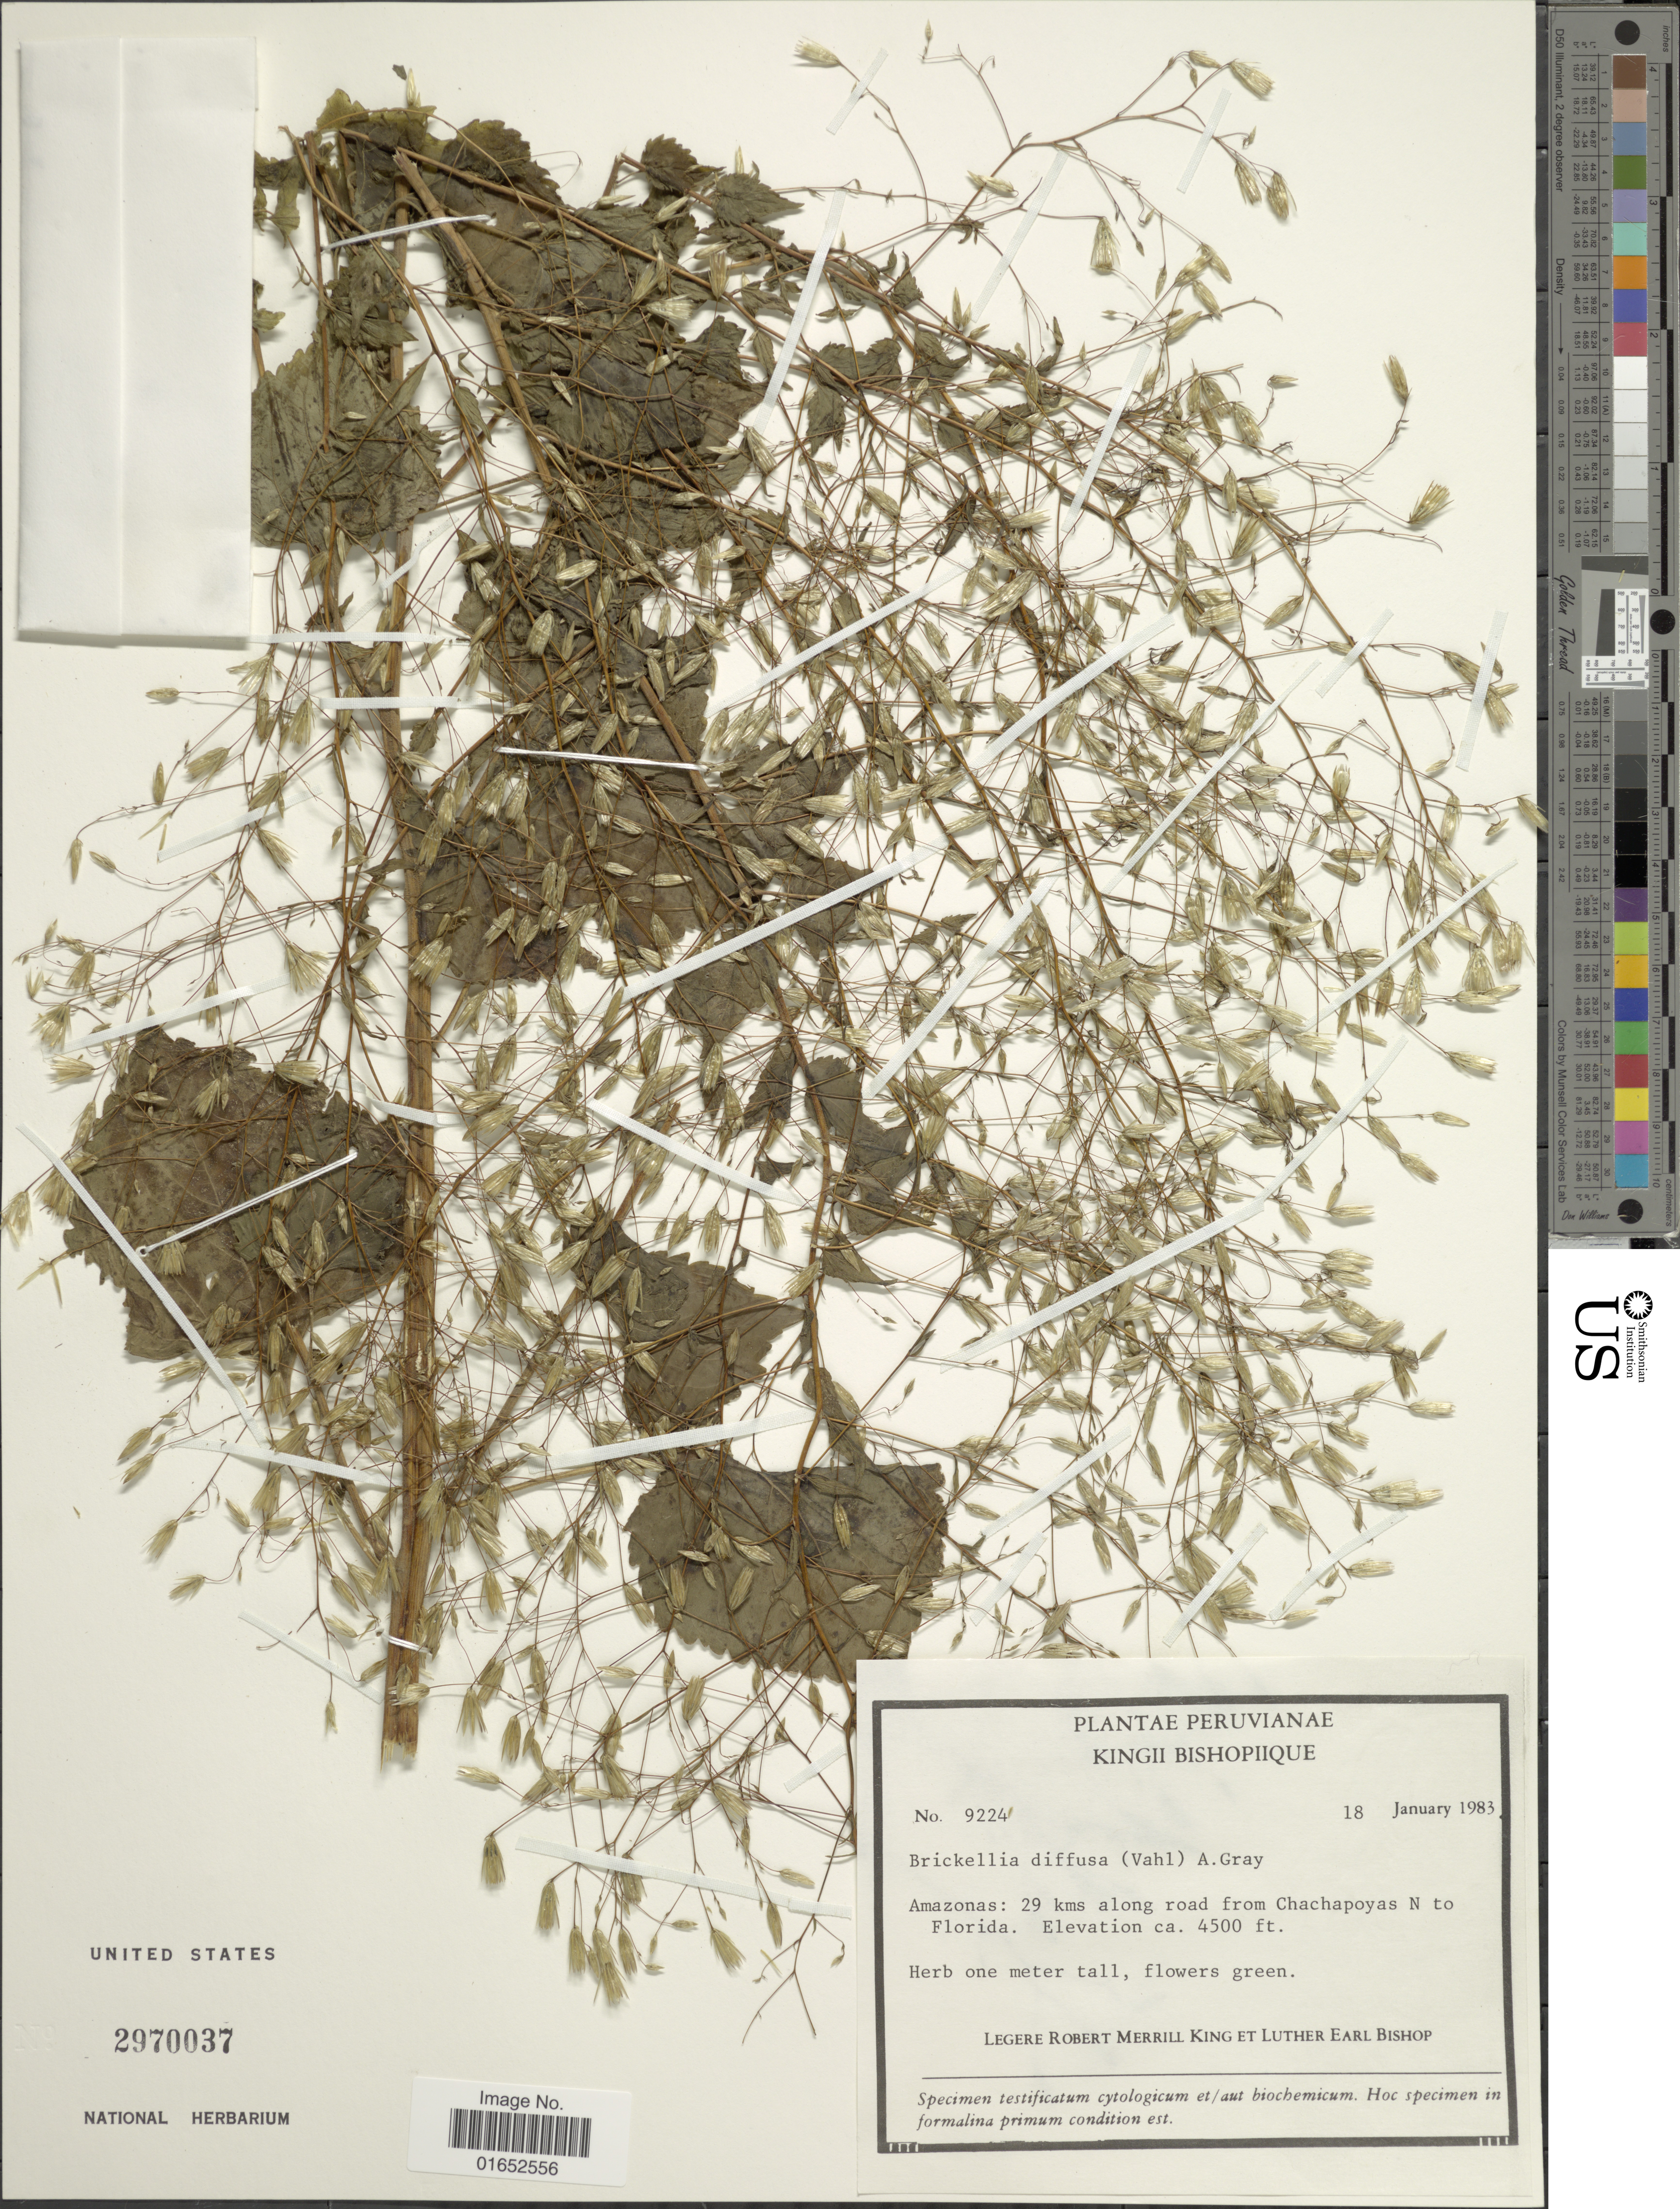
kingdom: Plantae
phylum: Tracheophyta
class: Magnoliopsida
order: Asterales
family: Asteraceae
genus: Brickellia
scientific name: Brickellia diffusa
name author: (Vahl) A. Gray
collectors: R. M. King & L. E. Bishop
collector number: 9224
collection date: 1983-01-18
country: Peru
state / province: Amazonas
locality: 29 kms along road from Chachapoyas N to Florida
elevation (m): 1372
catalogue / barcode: US 2970037